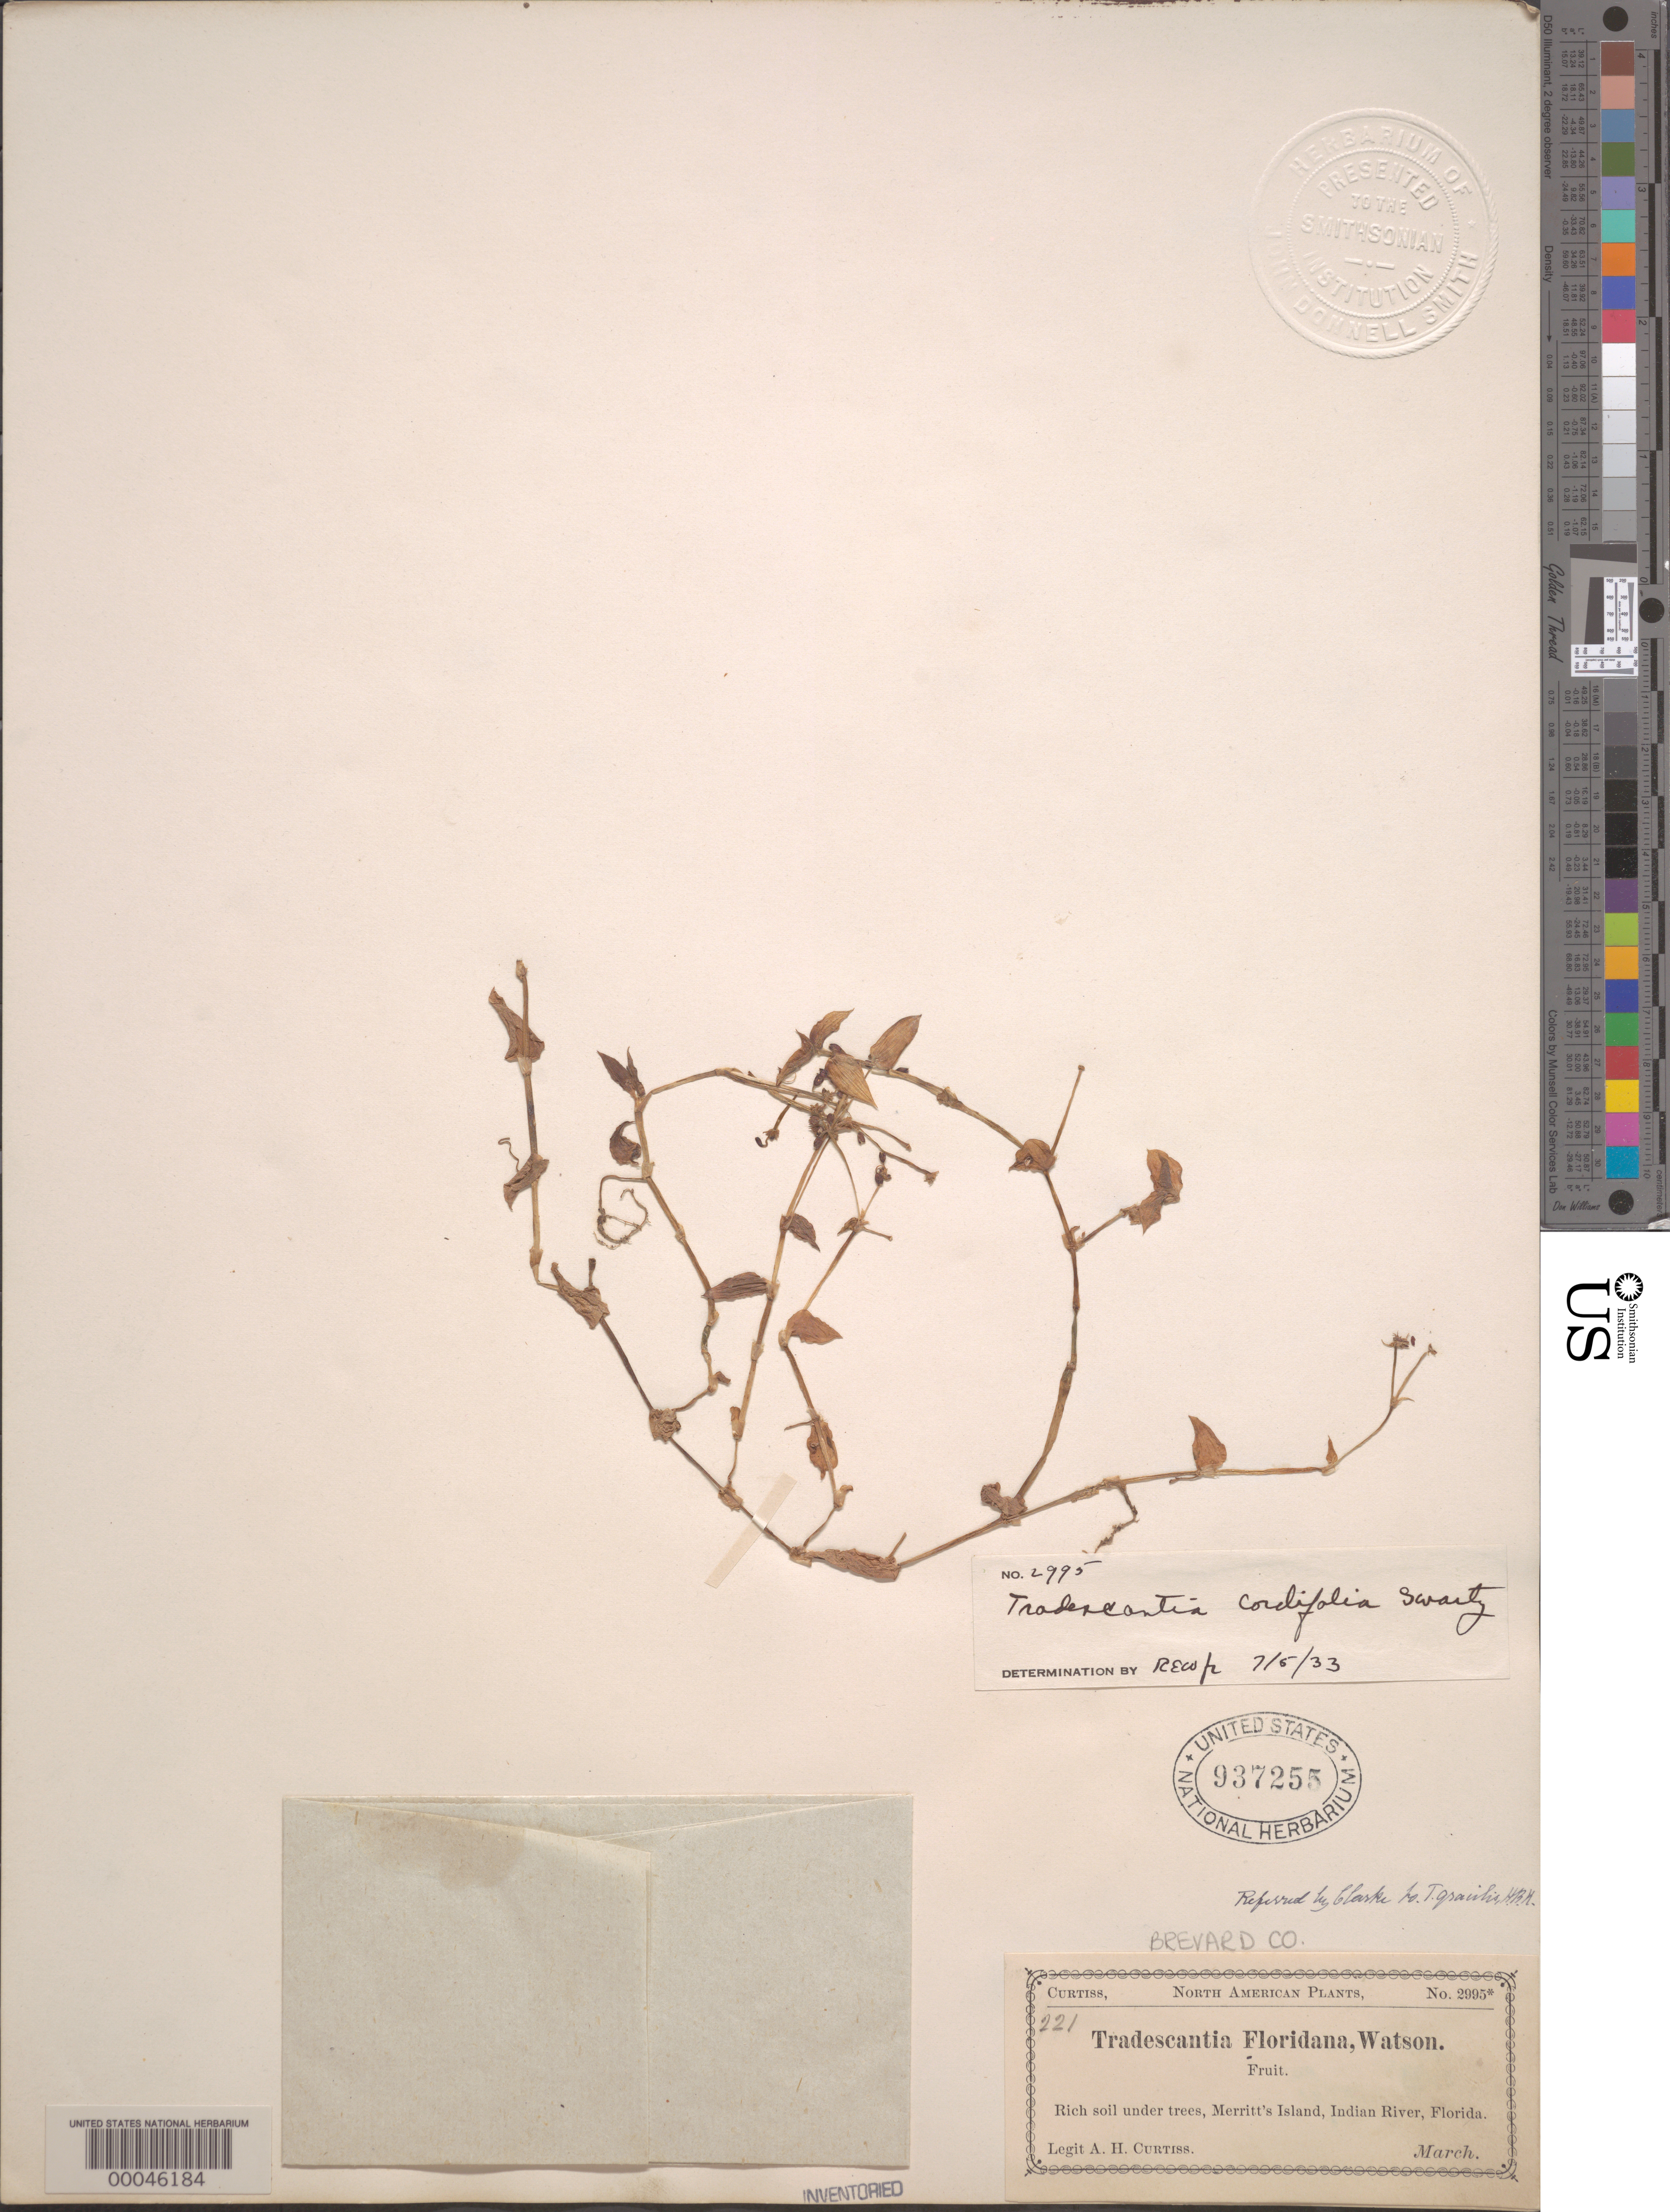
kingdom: Plantae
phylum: Tracheophyta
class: Liliopsida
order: Commelinales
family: Commelinaceae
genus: Callisia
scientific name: Callisia cordifolia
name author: (Sw.) E.S. Anderson & Woodson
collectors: A. H. Curtiss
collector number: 2995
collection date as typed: Mar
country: United States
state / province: Florida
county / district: Brevard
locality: Merritts island, indian river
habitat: Rich soil under trees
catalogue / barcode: US 937255